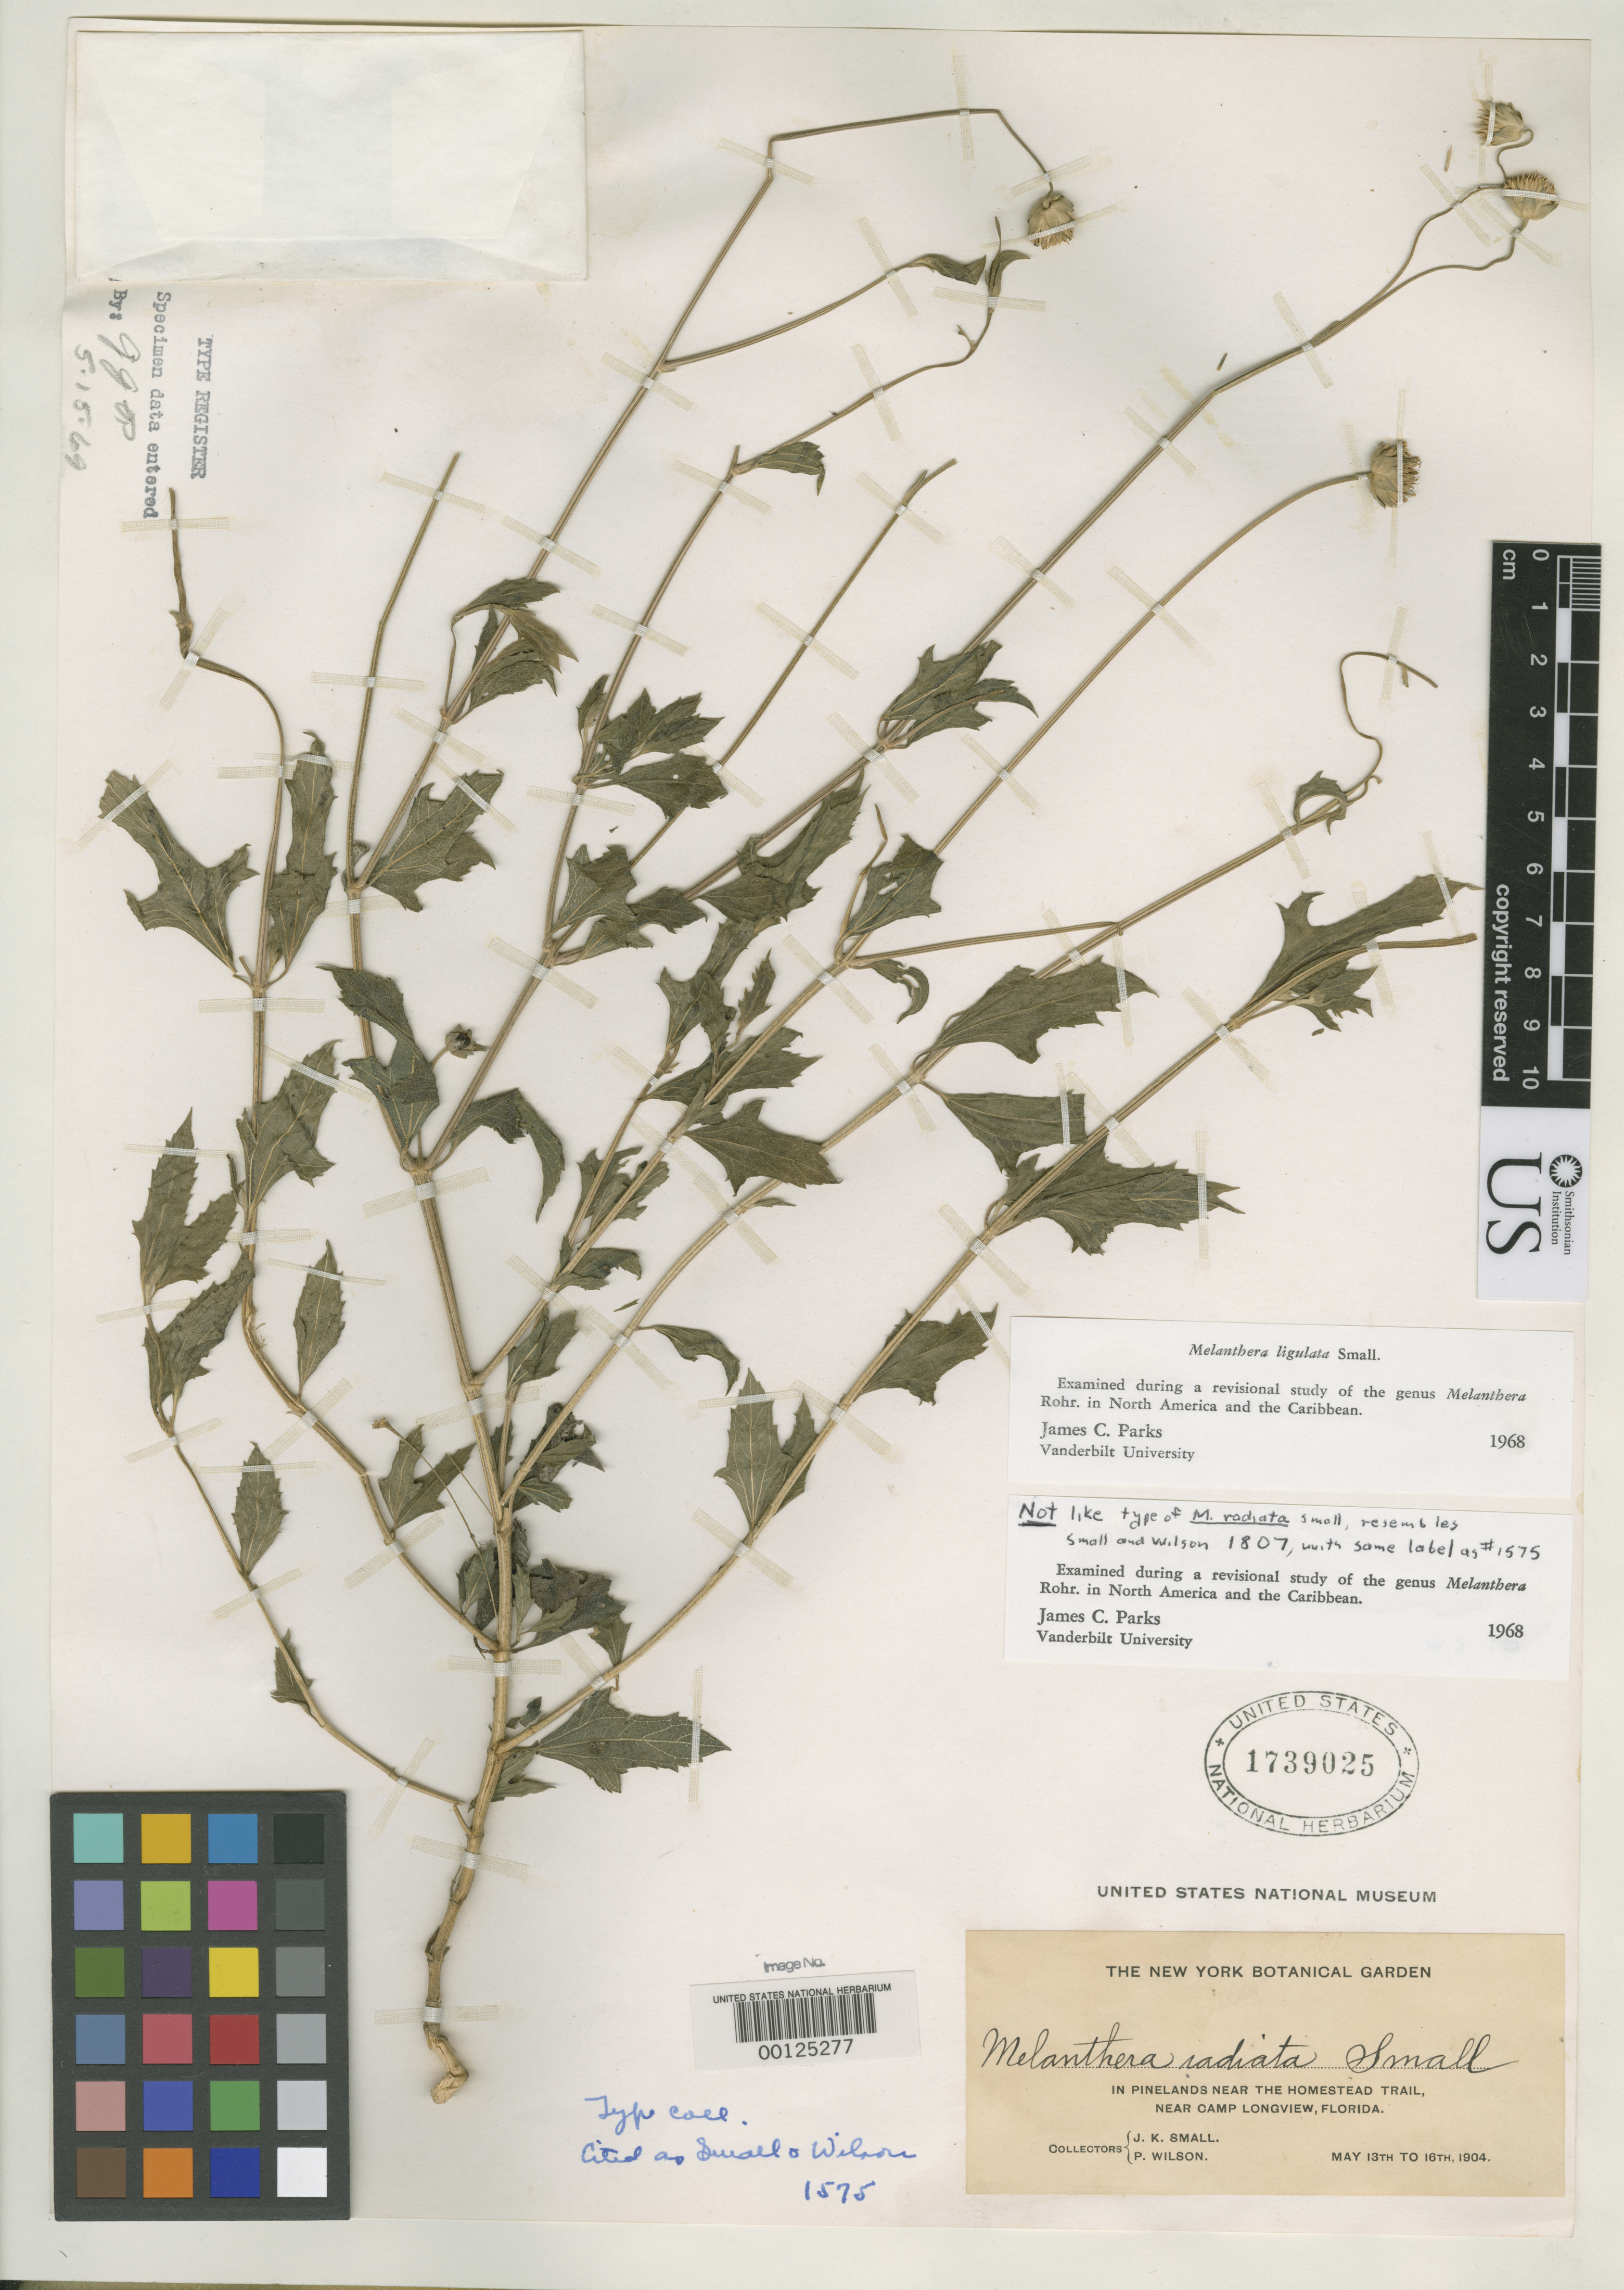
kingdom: Plantae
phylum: Tracheophyta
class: Magnoliopsida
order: Asterales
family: Asteraceae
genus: Melanthera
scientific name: Melanthera radiata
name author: Small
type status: Isotype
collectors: J. K. Small & P. Wilson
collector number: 1575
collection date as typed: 13 May 1904 to 16 May 1904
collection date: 1904-05-13/1904-05-16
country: United States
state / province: Florida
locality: Homestead trail, near Camp Longview.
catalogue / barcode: US 1739025